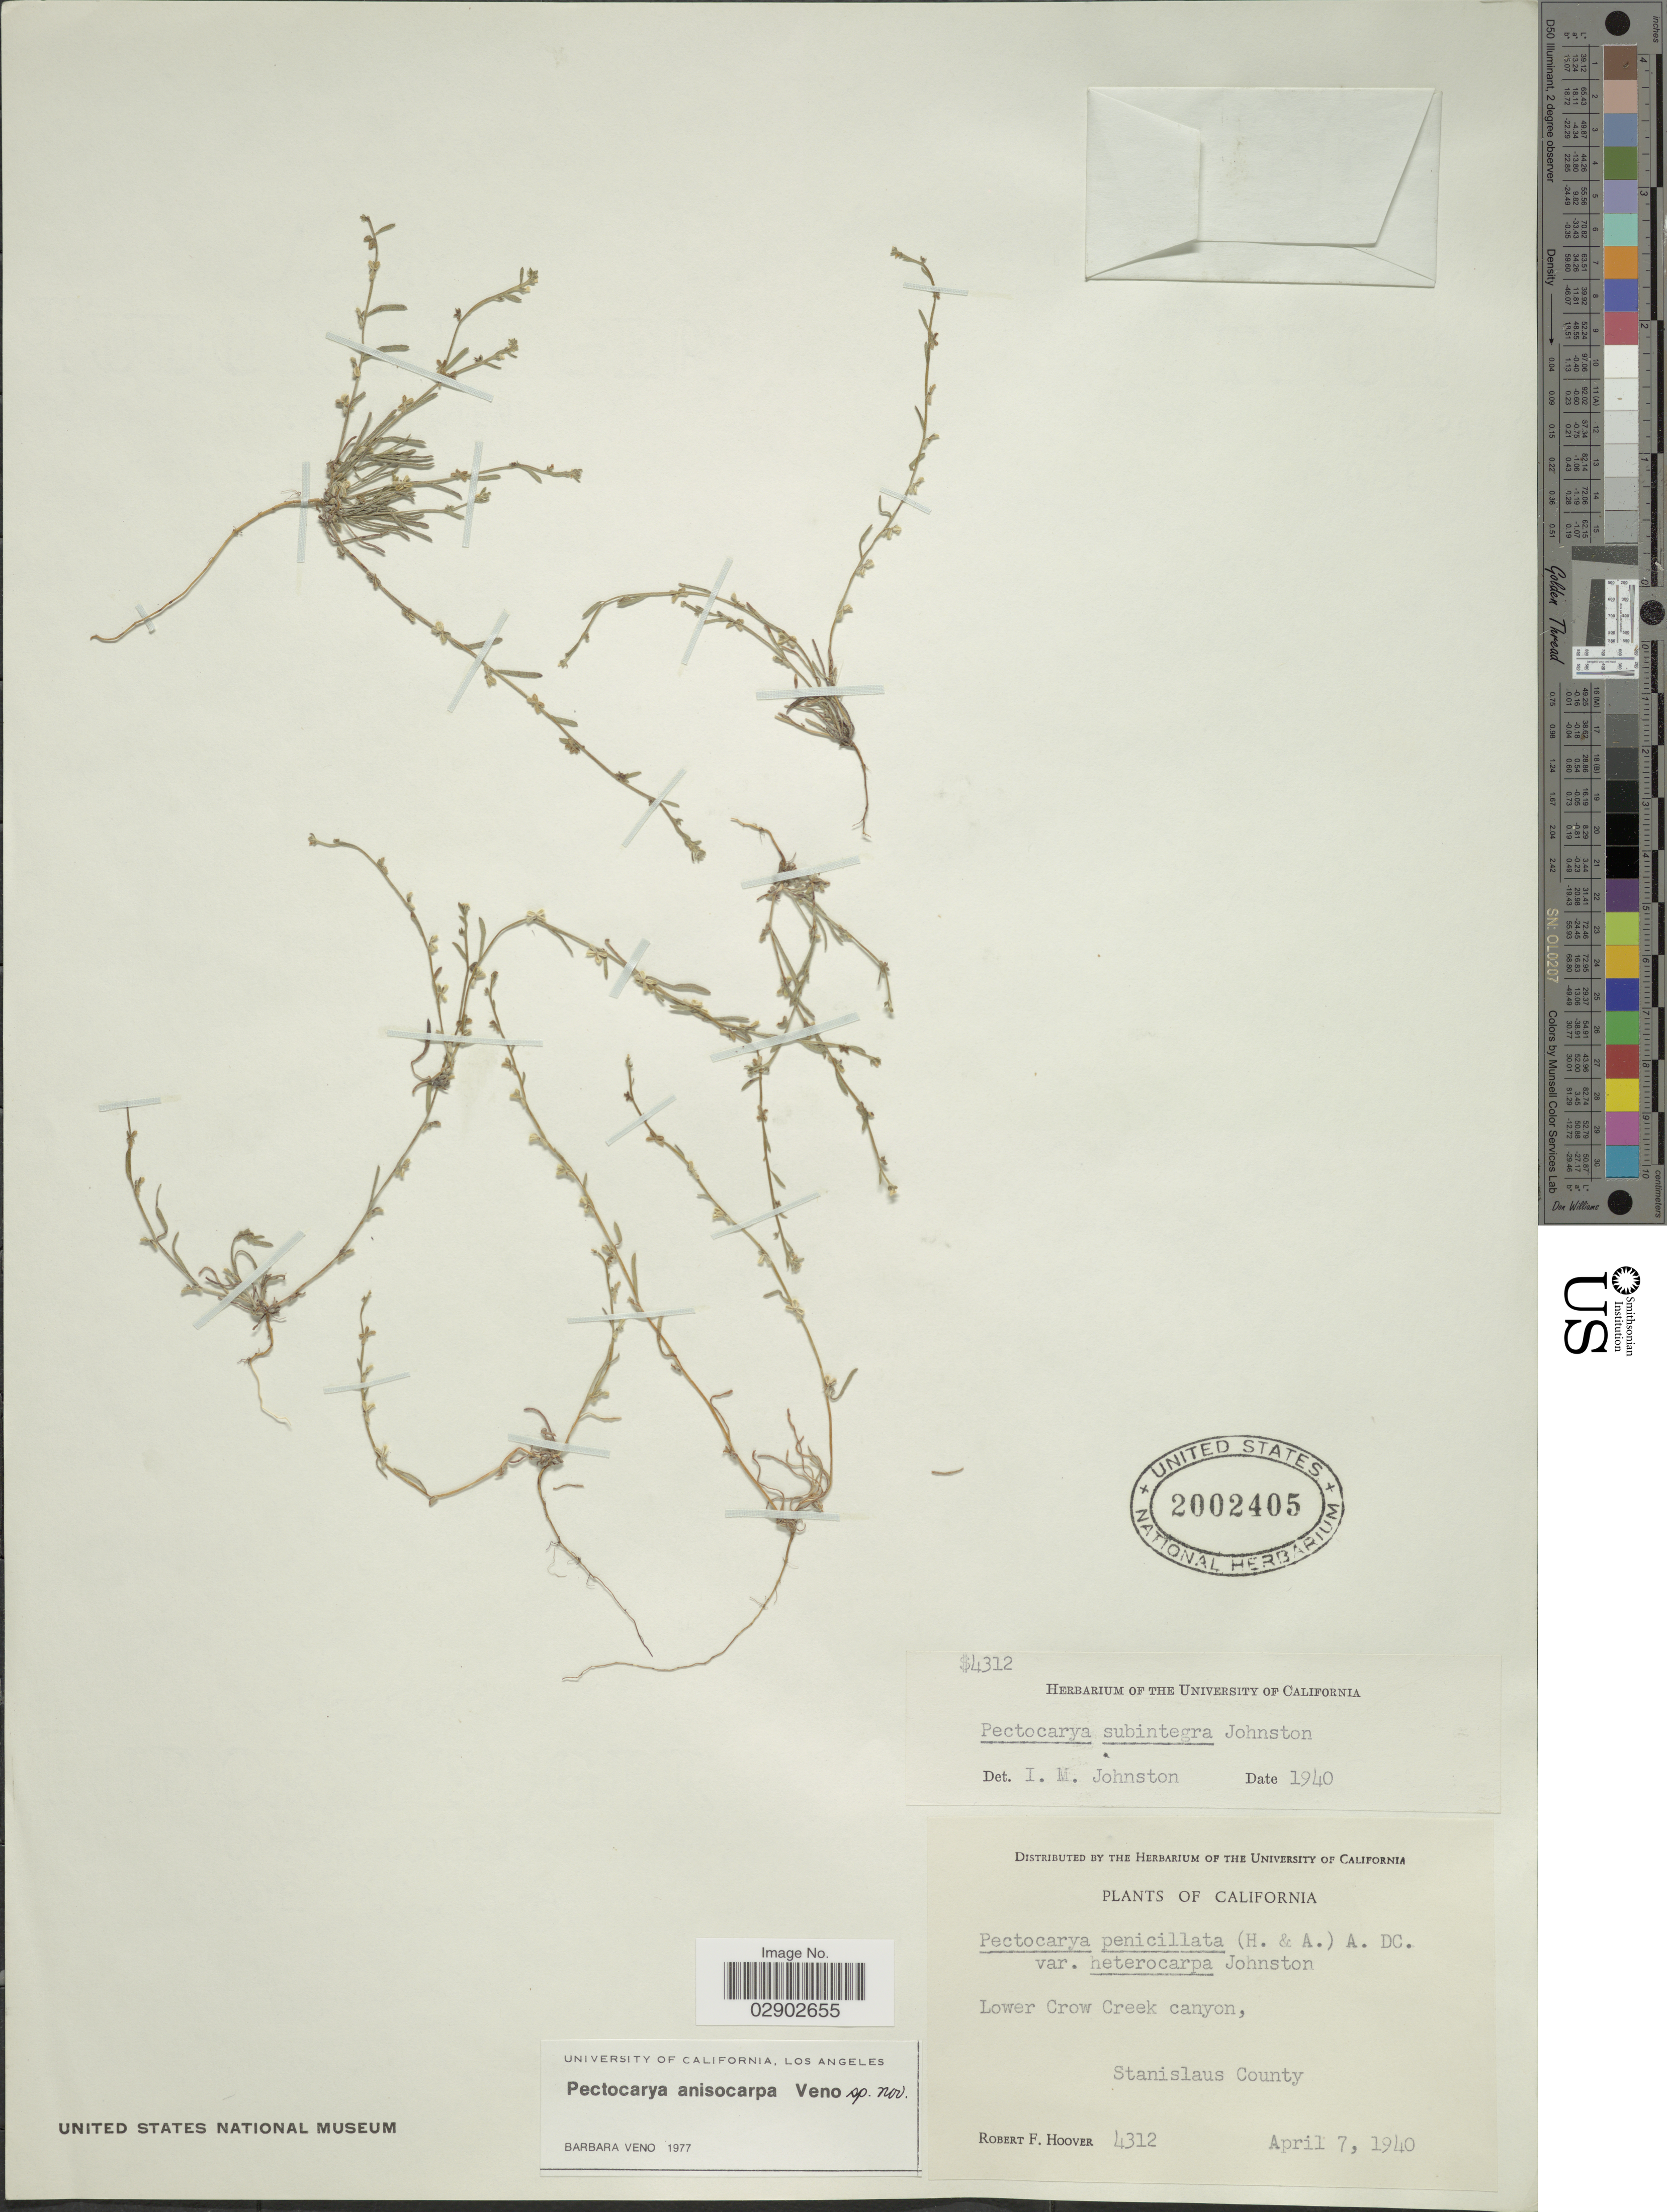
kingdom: Plantae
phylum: Tracheophyta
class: Magnoliopsida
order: Boraginales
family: Boraginaceae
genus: Pectocarya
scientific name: Pectocarya anisocarpa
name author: Veno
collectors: R. F. Hoover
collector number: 4312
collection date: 1940-04-07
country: United States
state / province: California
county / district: Stanislaus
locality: Lower Crow Creek canyon, Stanislaus County.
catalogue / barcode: US 2002405